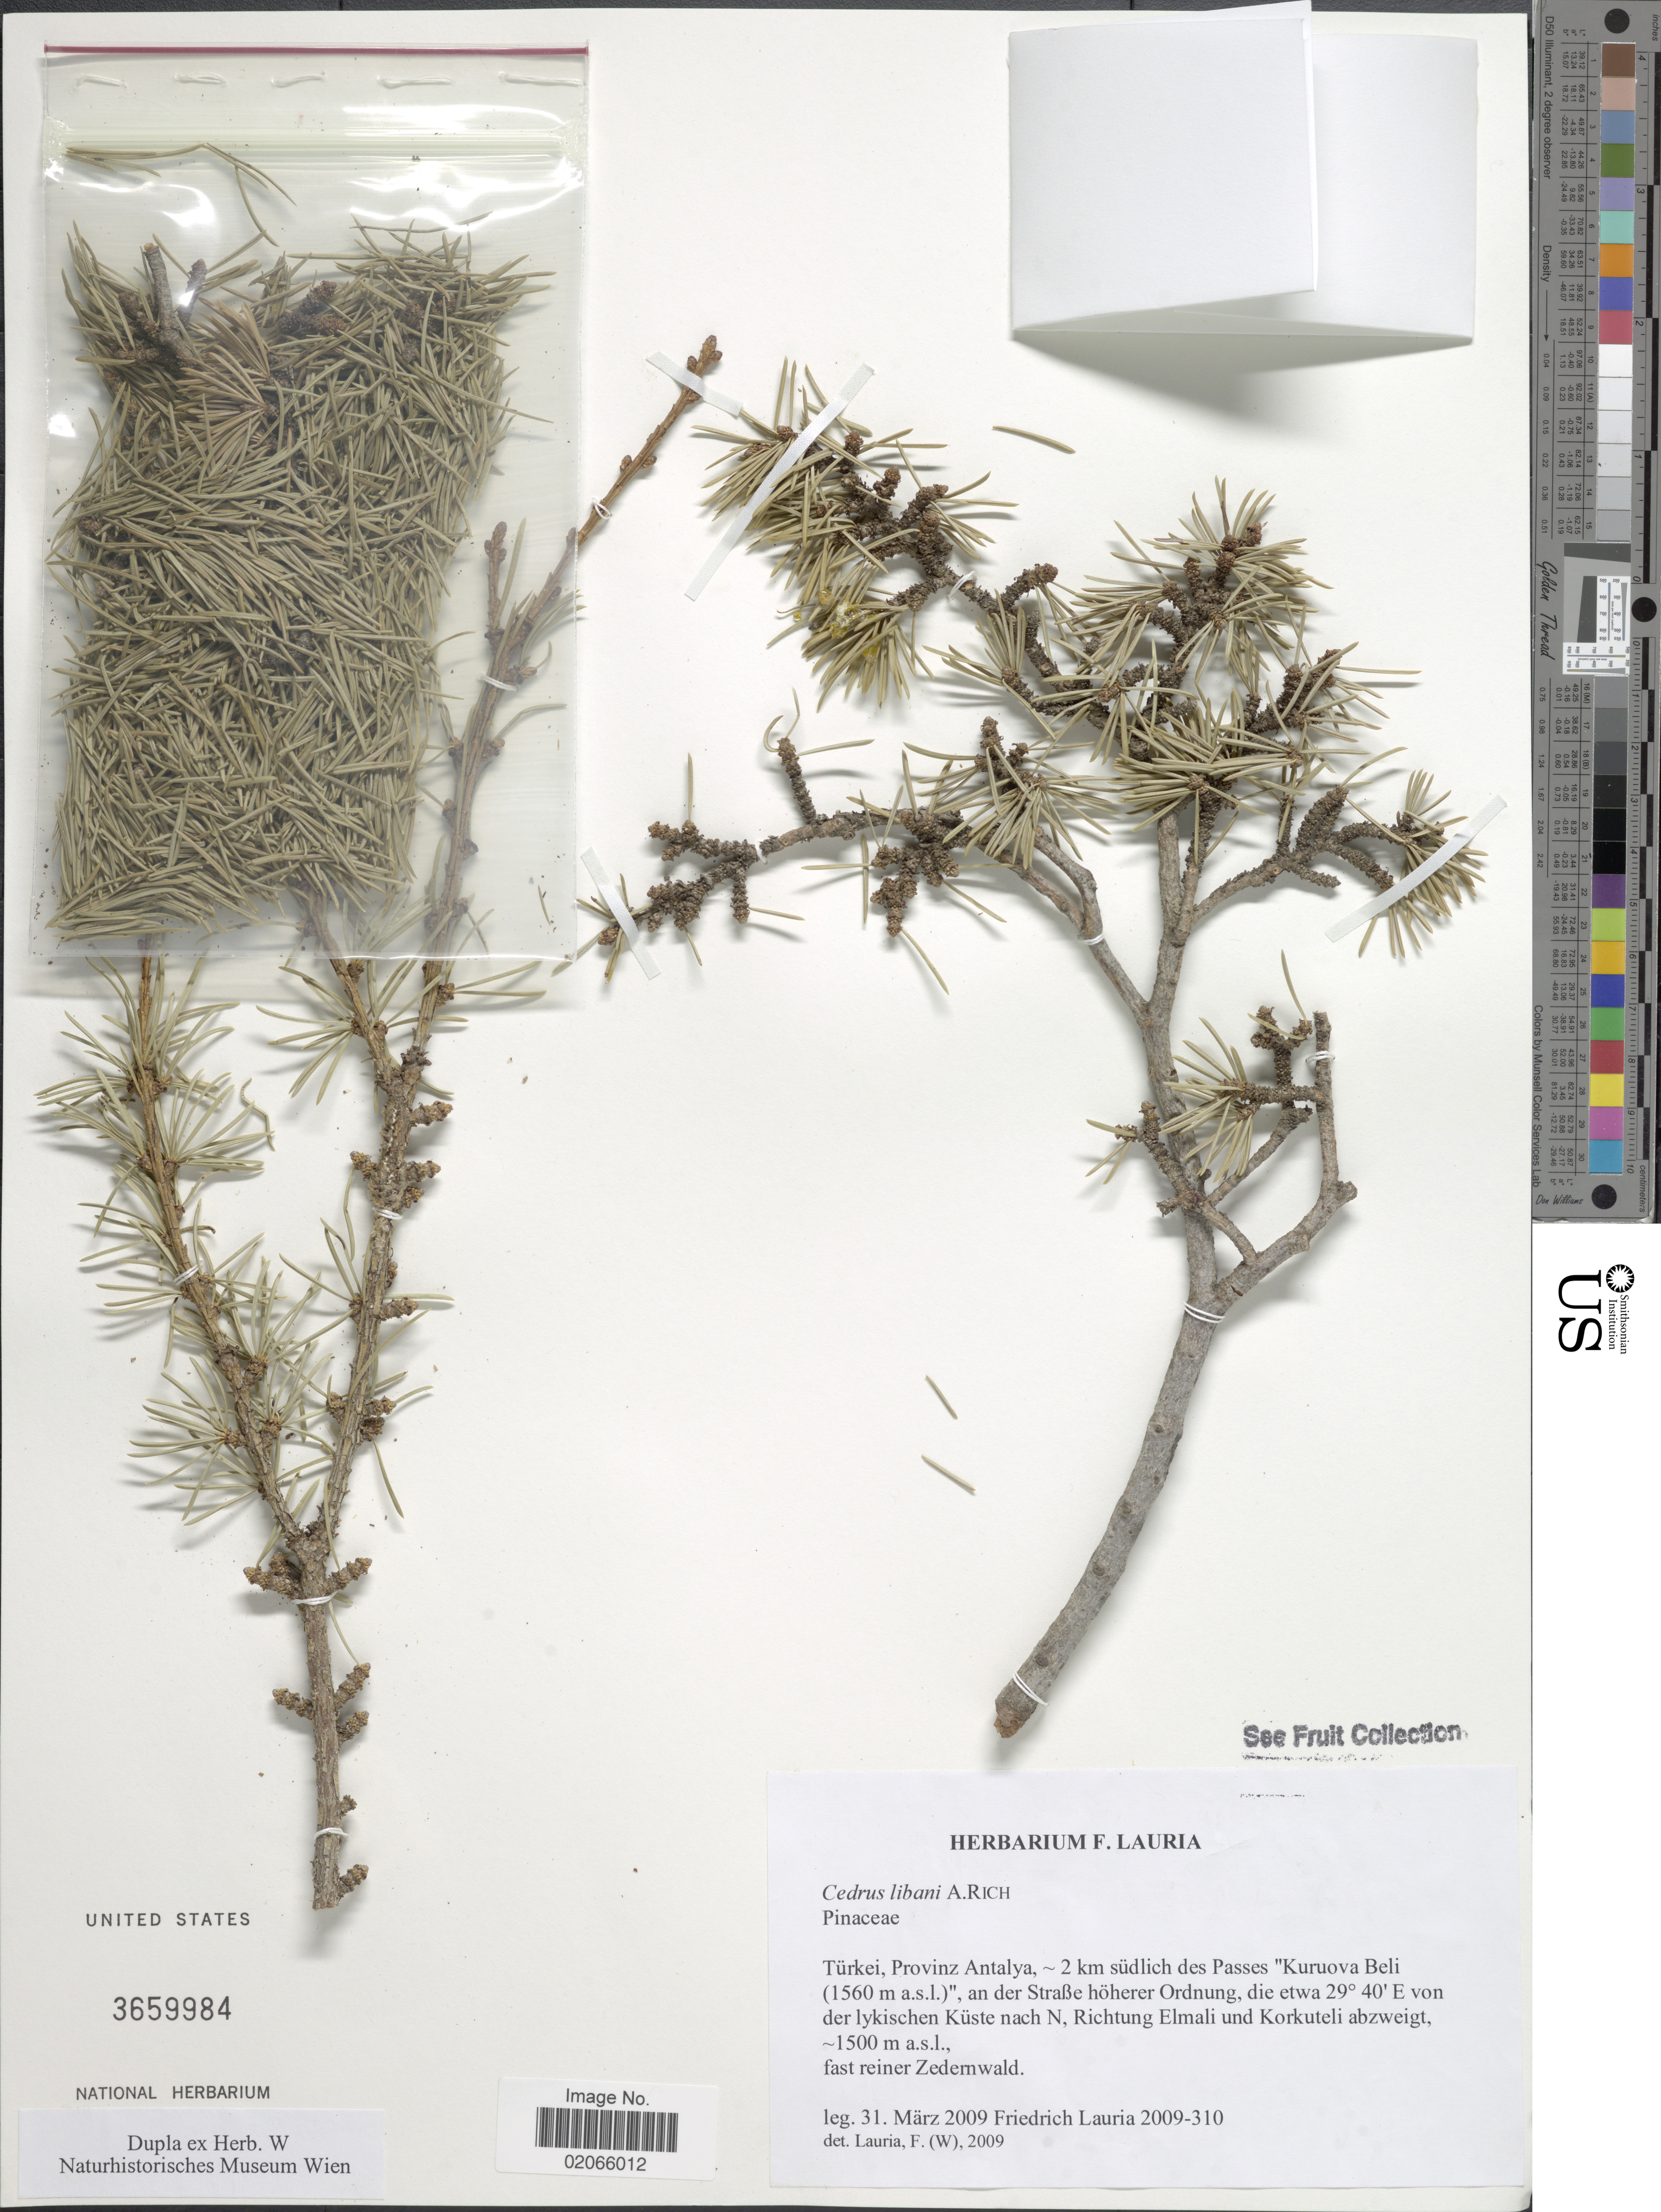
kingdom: Plantae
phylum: Tracheophyta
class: Pinopsida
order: Pinales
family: Pinaceae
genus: Cedrus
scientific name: Cedrus libani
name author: A. Rich.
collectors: F. Lauria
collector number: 2009-310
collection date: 2009-03-31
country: Turkey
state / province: Antalya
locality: Turkei, Province Antalya, ~2 km sudlich des Passes Kuruova Beli, and der Strabe Hoherer Ordnung, von der lykischen Kuste nachN, Richtung Elmali und Korkuteli abzweigt, fast reiner Zedernwald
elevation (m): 1500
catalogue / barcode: US 3659984